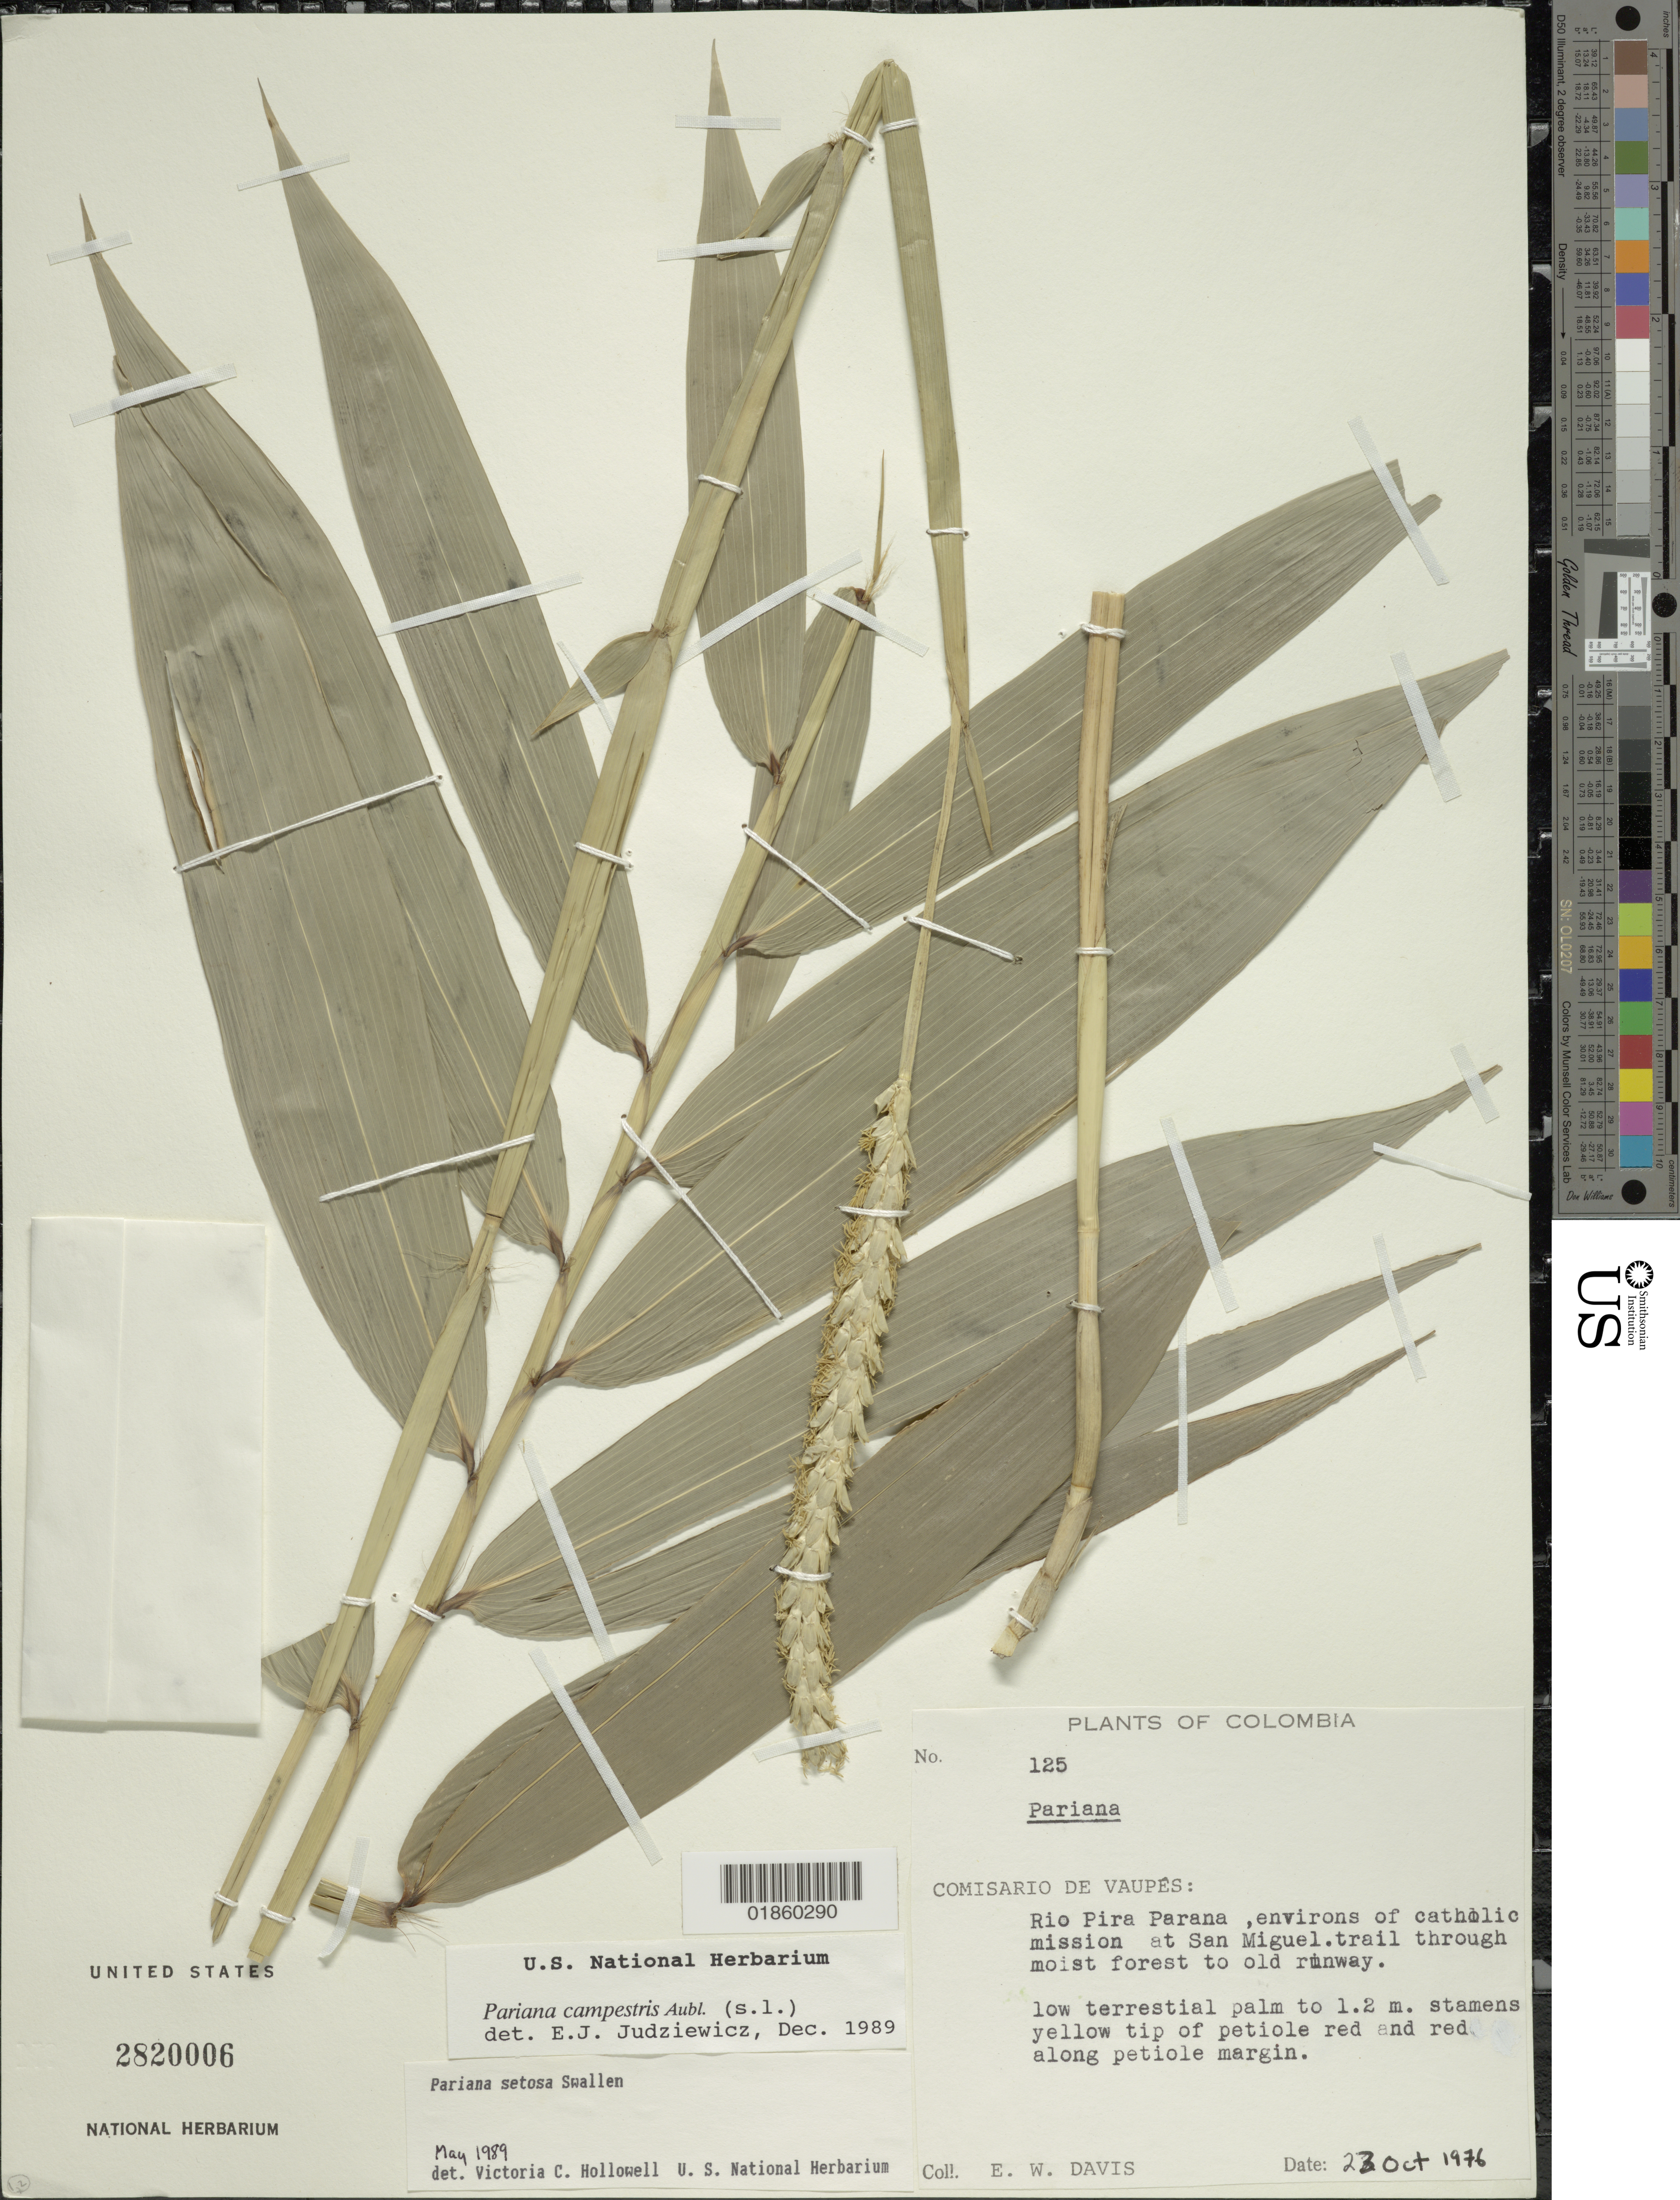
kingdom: Plantae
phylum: Tracheophyta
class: Liliopsida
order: Poales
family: Poaceae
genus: Pariana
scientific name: Pariana campestris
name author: Aubl.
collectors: E. W. Davis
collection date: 1976-10-23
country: Colombia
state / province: Vaupes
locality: Rio Pira Parana, catholic mission at San Miguel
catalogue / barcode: US 2820006